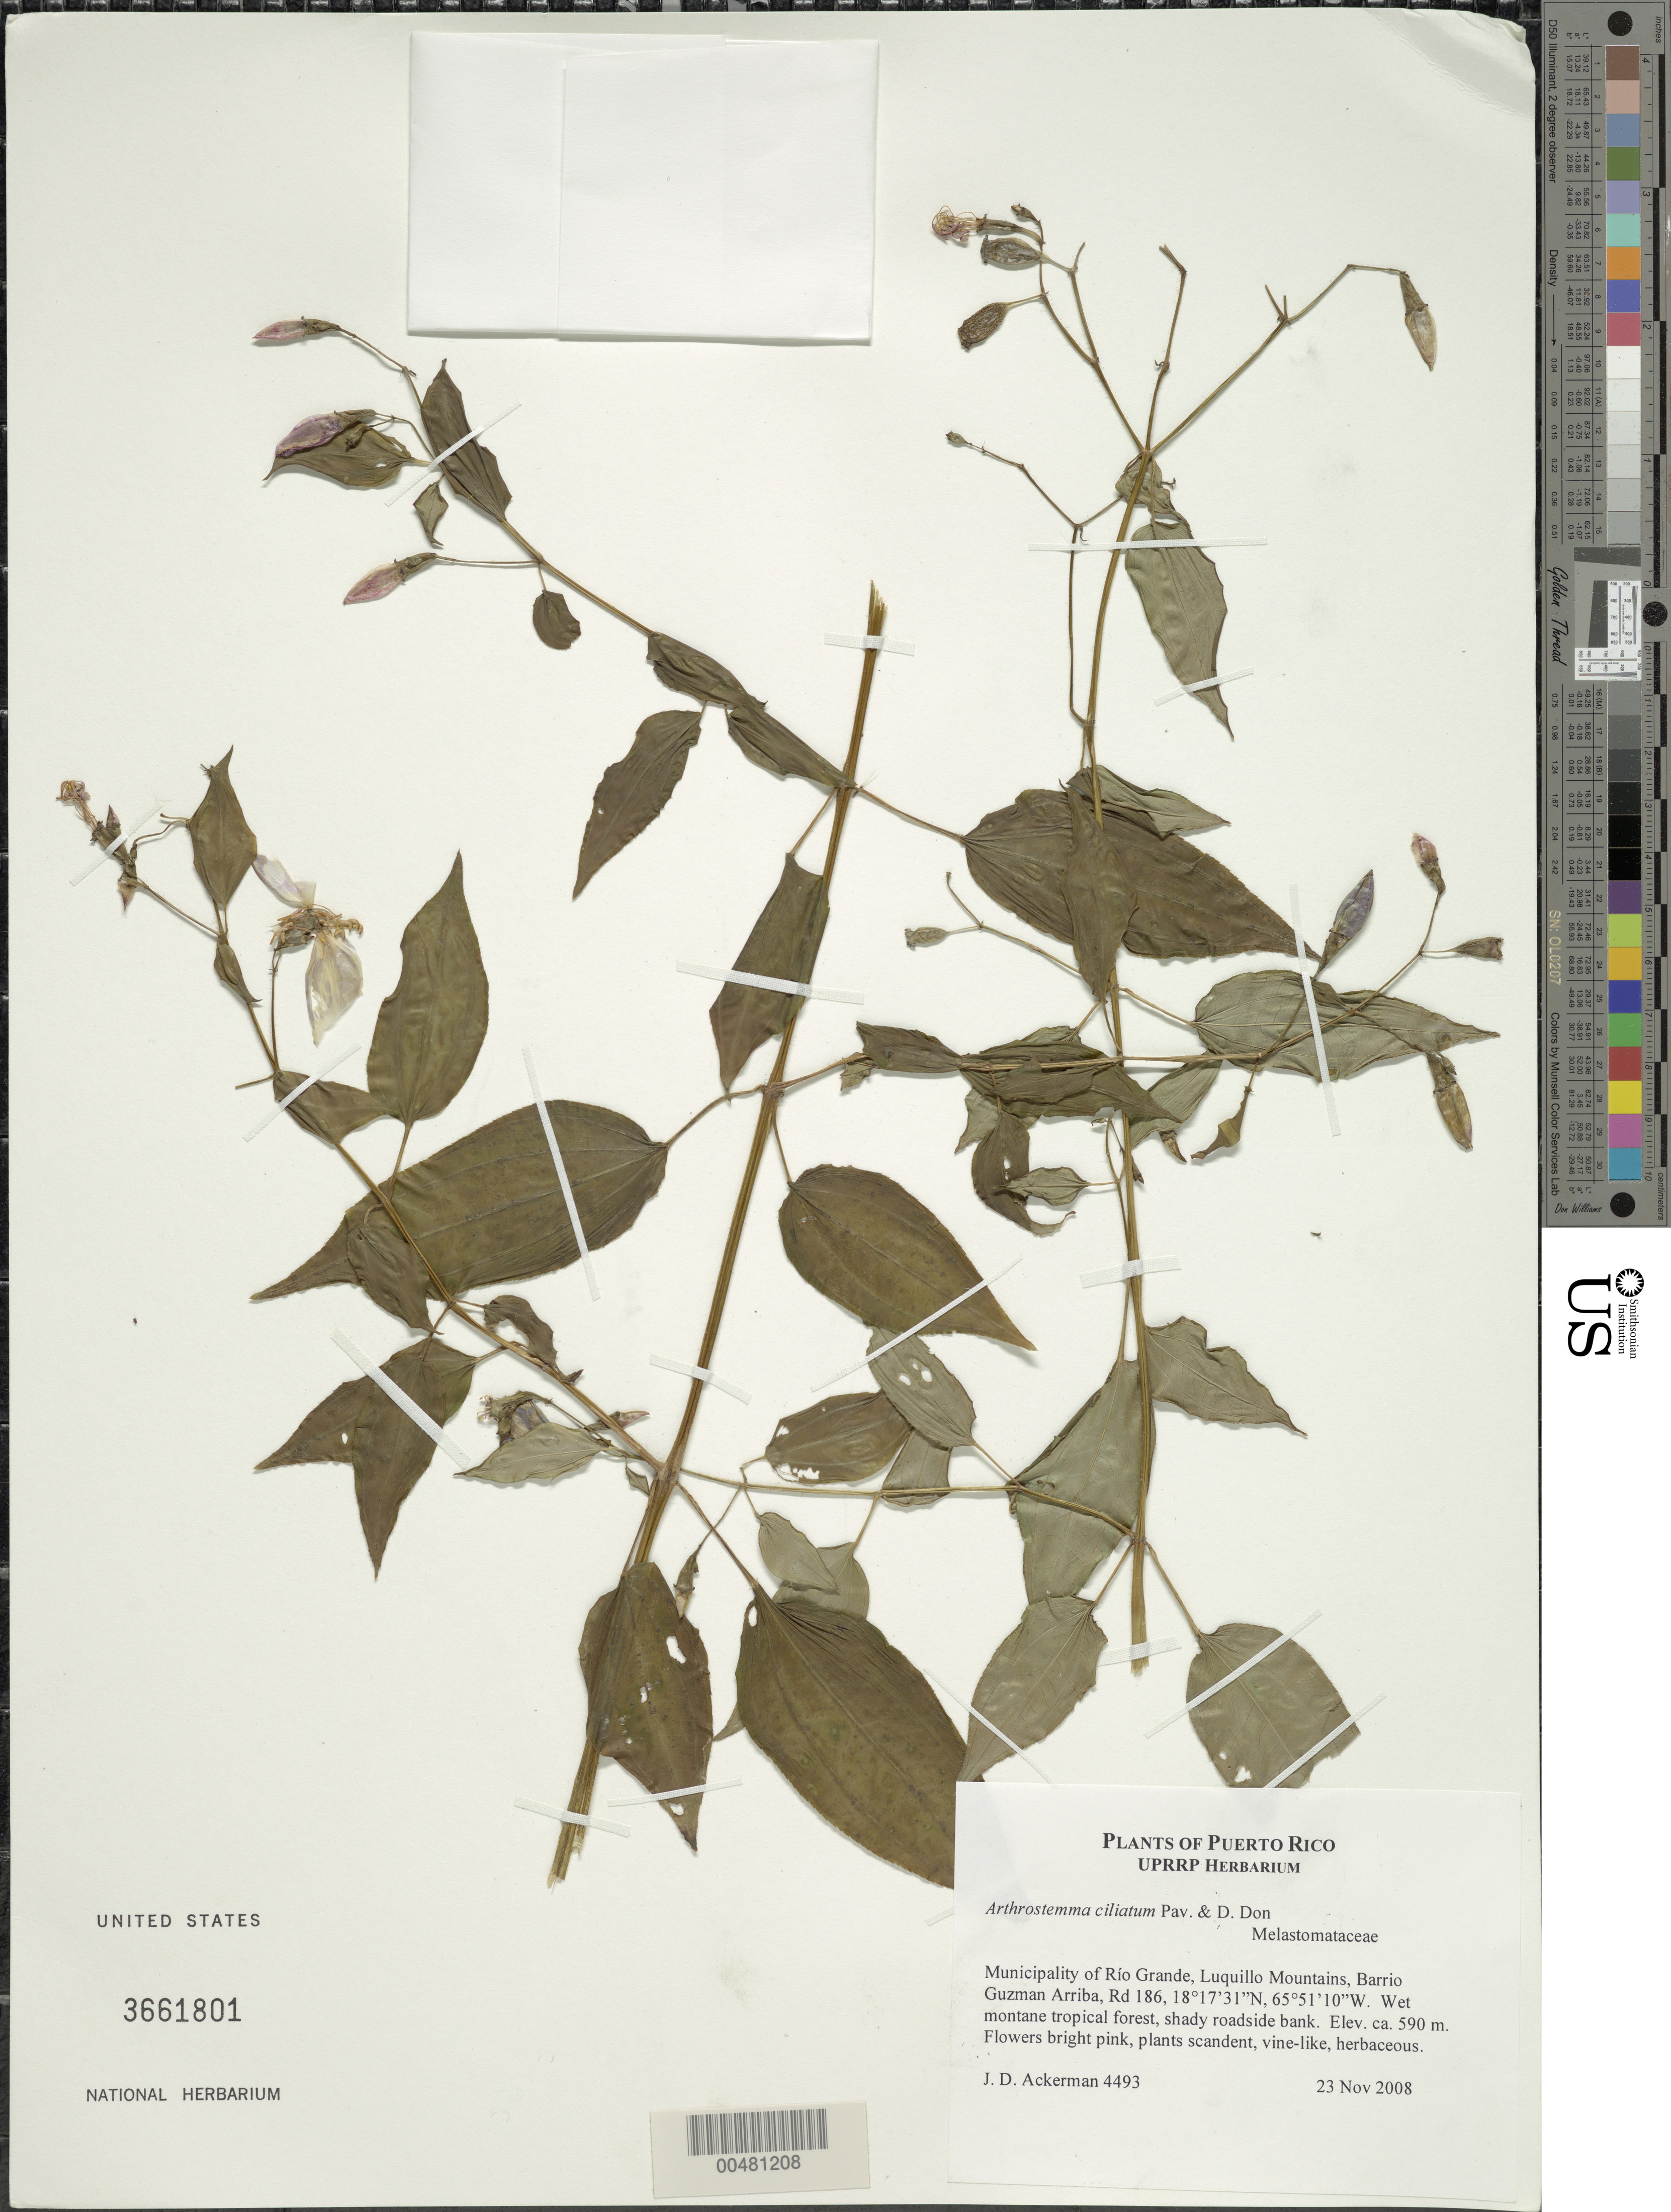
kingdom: Plantae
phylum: Tracheophyta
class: Magnoliopsida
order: Myrtales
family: Melastomataceae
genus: Arthrostemma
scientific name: Arthrostemma ciliatum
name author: Pav. ex D. Don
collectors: J. D. Ackerman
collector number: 4493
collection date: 2008-11-23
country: Puerto Rico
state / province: Río Grande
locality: Luquillo Mountains, Barrio Guzman Arriba, Rd 186.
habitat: Wet montane tropical forest, shady roadside bank.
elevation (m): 590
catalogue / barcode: US 3661801